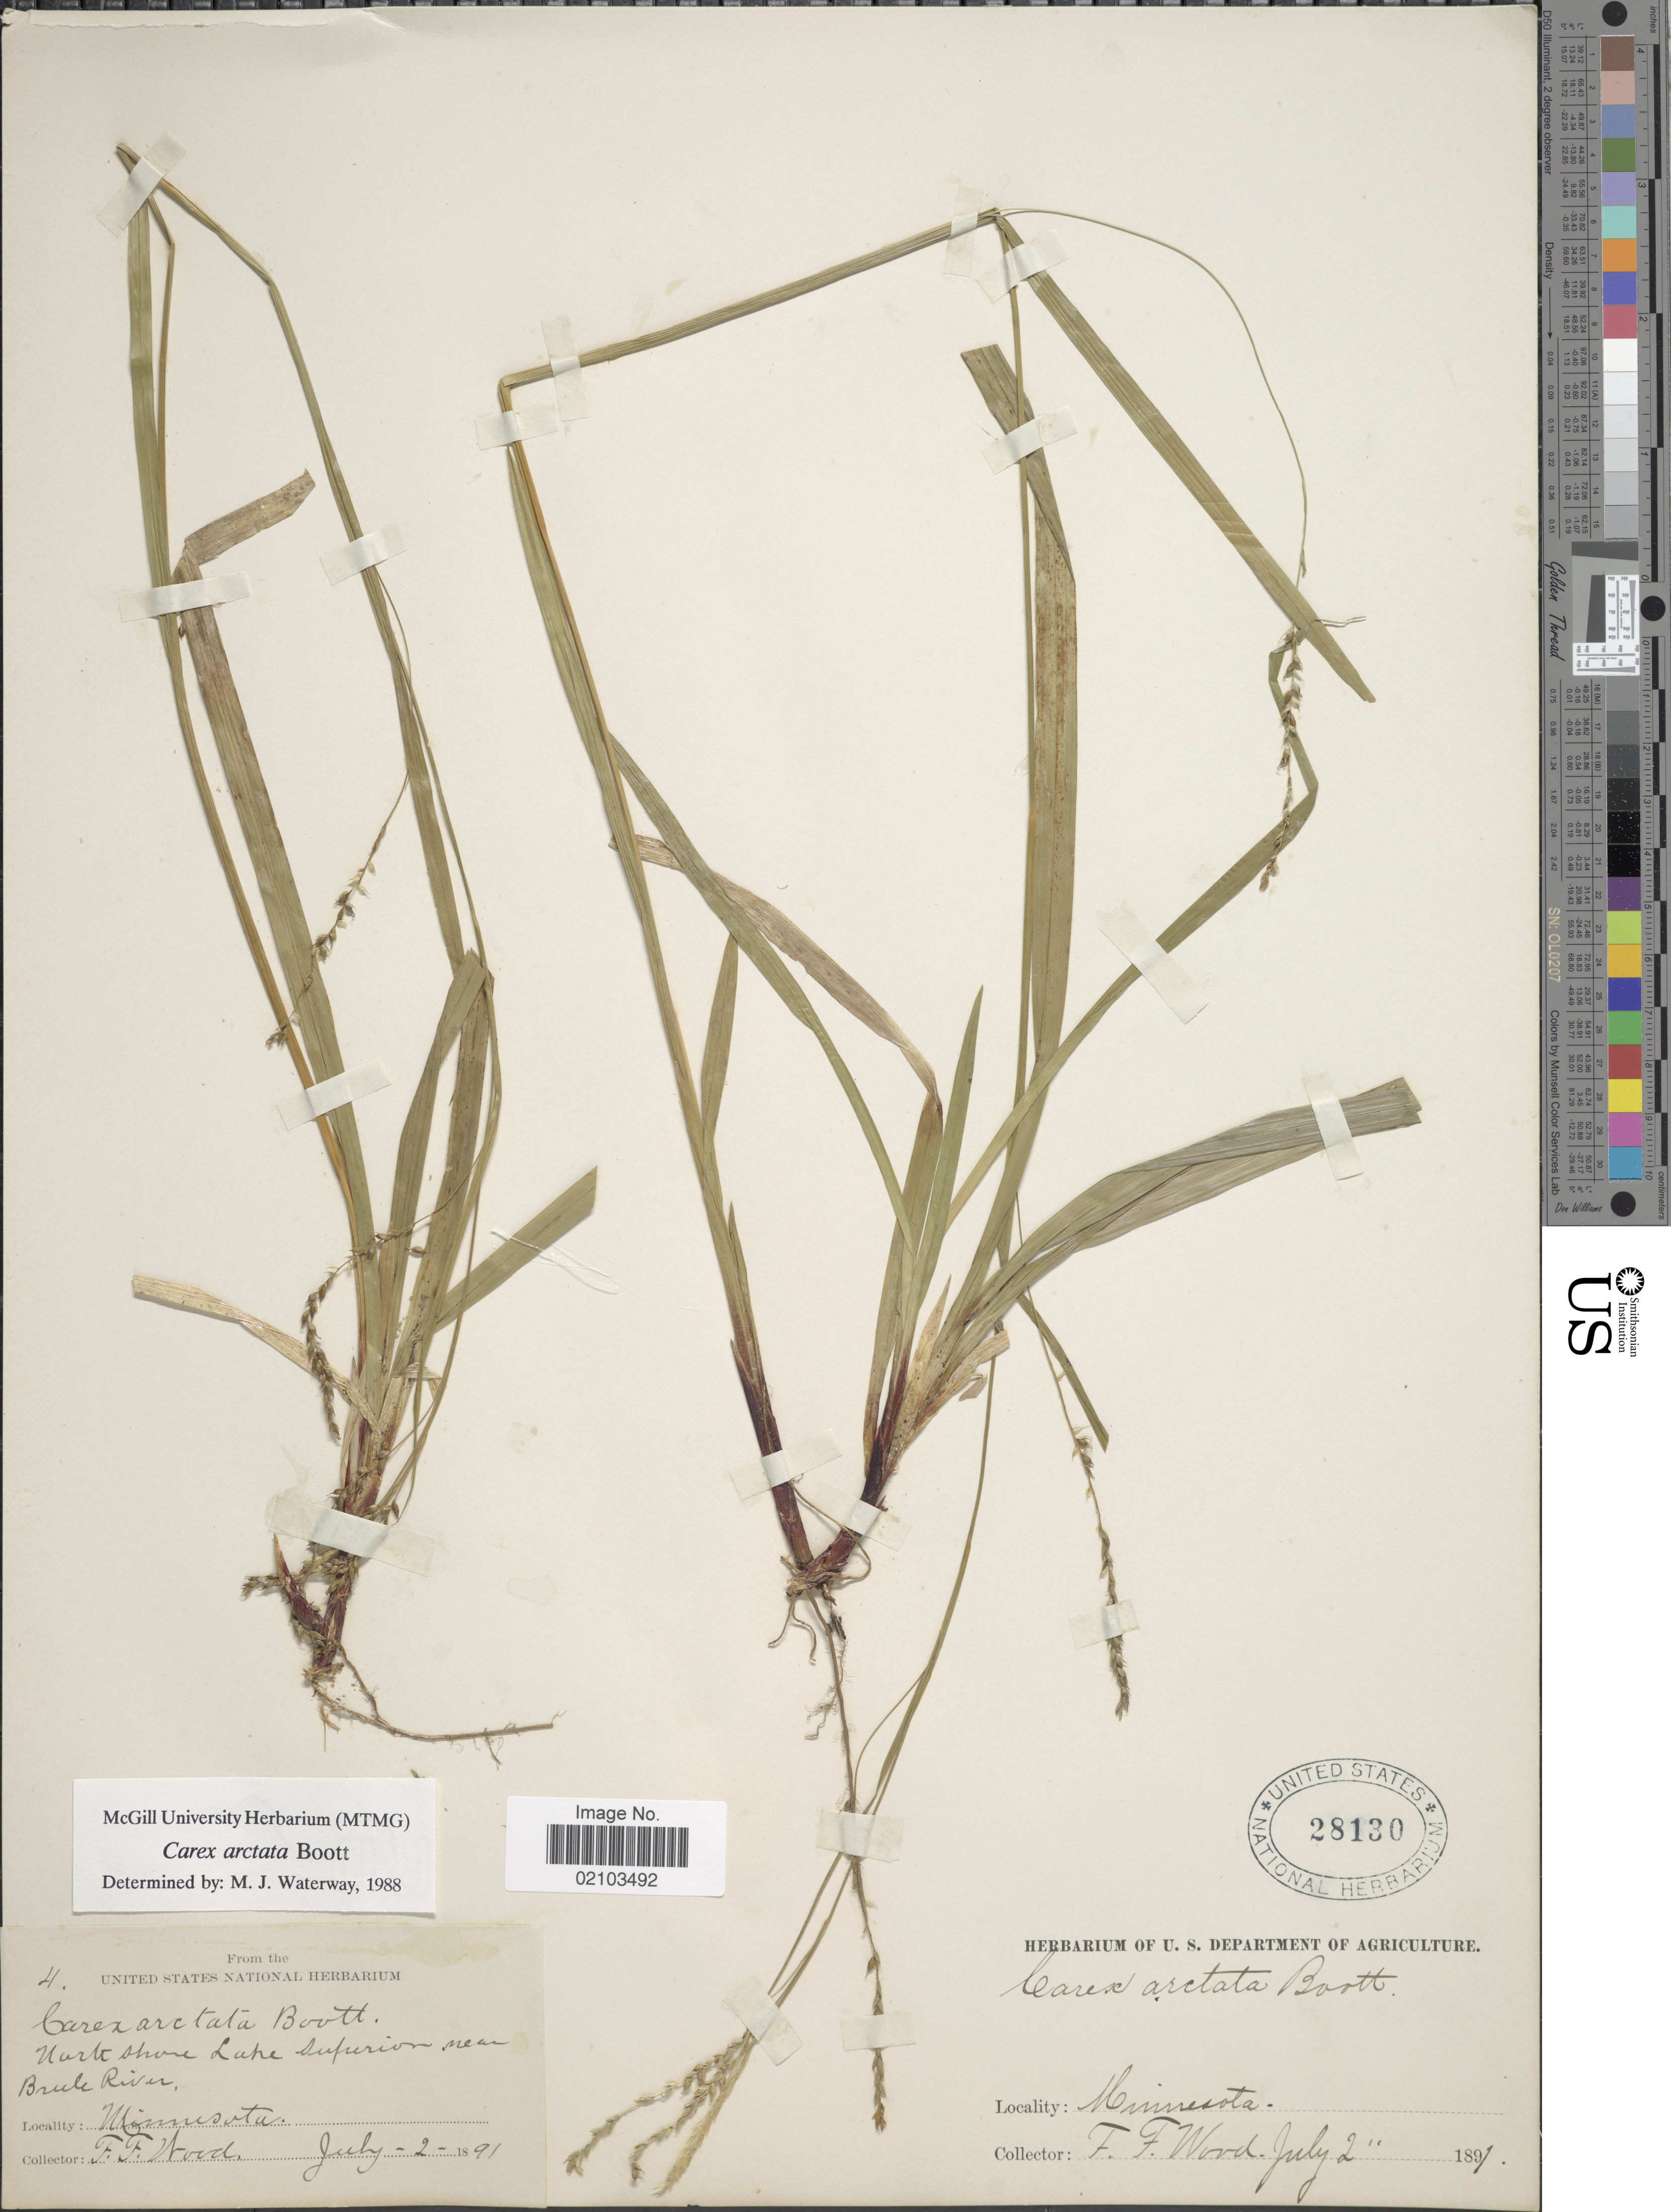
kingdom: Plantae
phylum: Tracheophyta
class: Liliopsida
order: Poales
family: Cyperaceae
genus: Carex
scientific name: Carex arctata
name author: Boott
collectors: F. Wood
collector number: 4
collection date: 1891-07-02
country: United States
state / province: Minnesota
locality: North shore Lake Superior near Brule River.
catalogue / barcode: US 28130